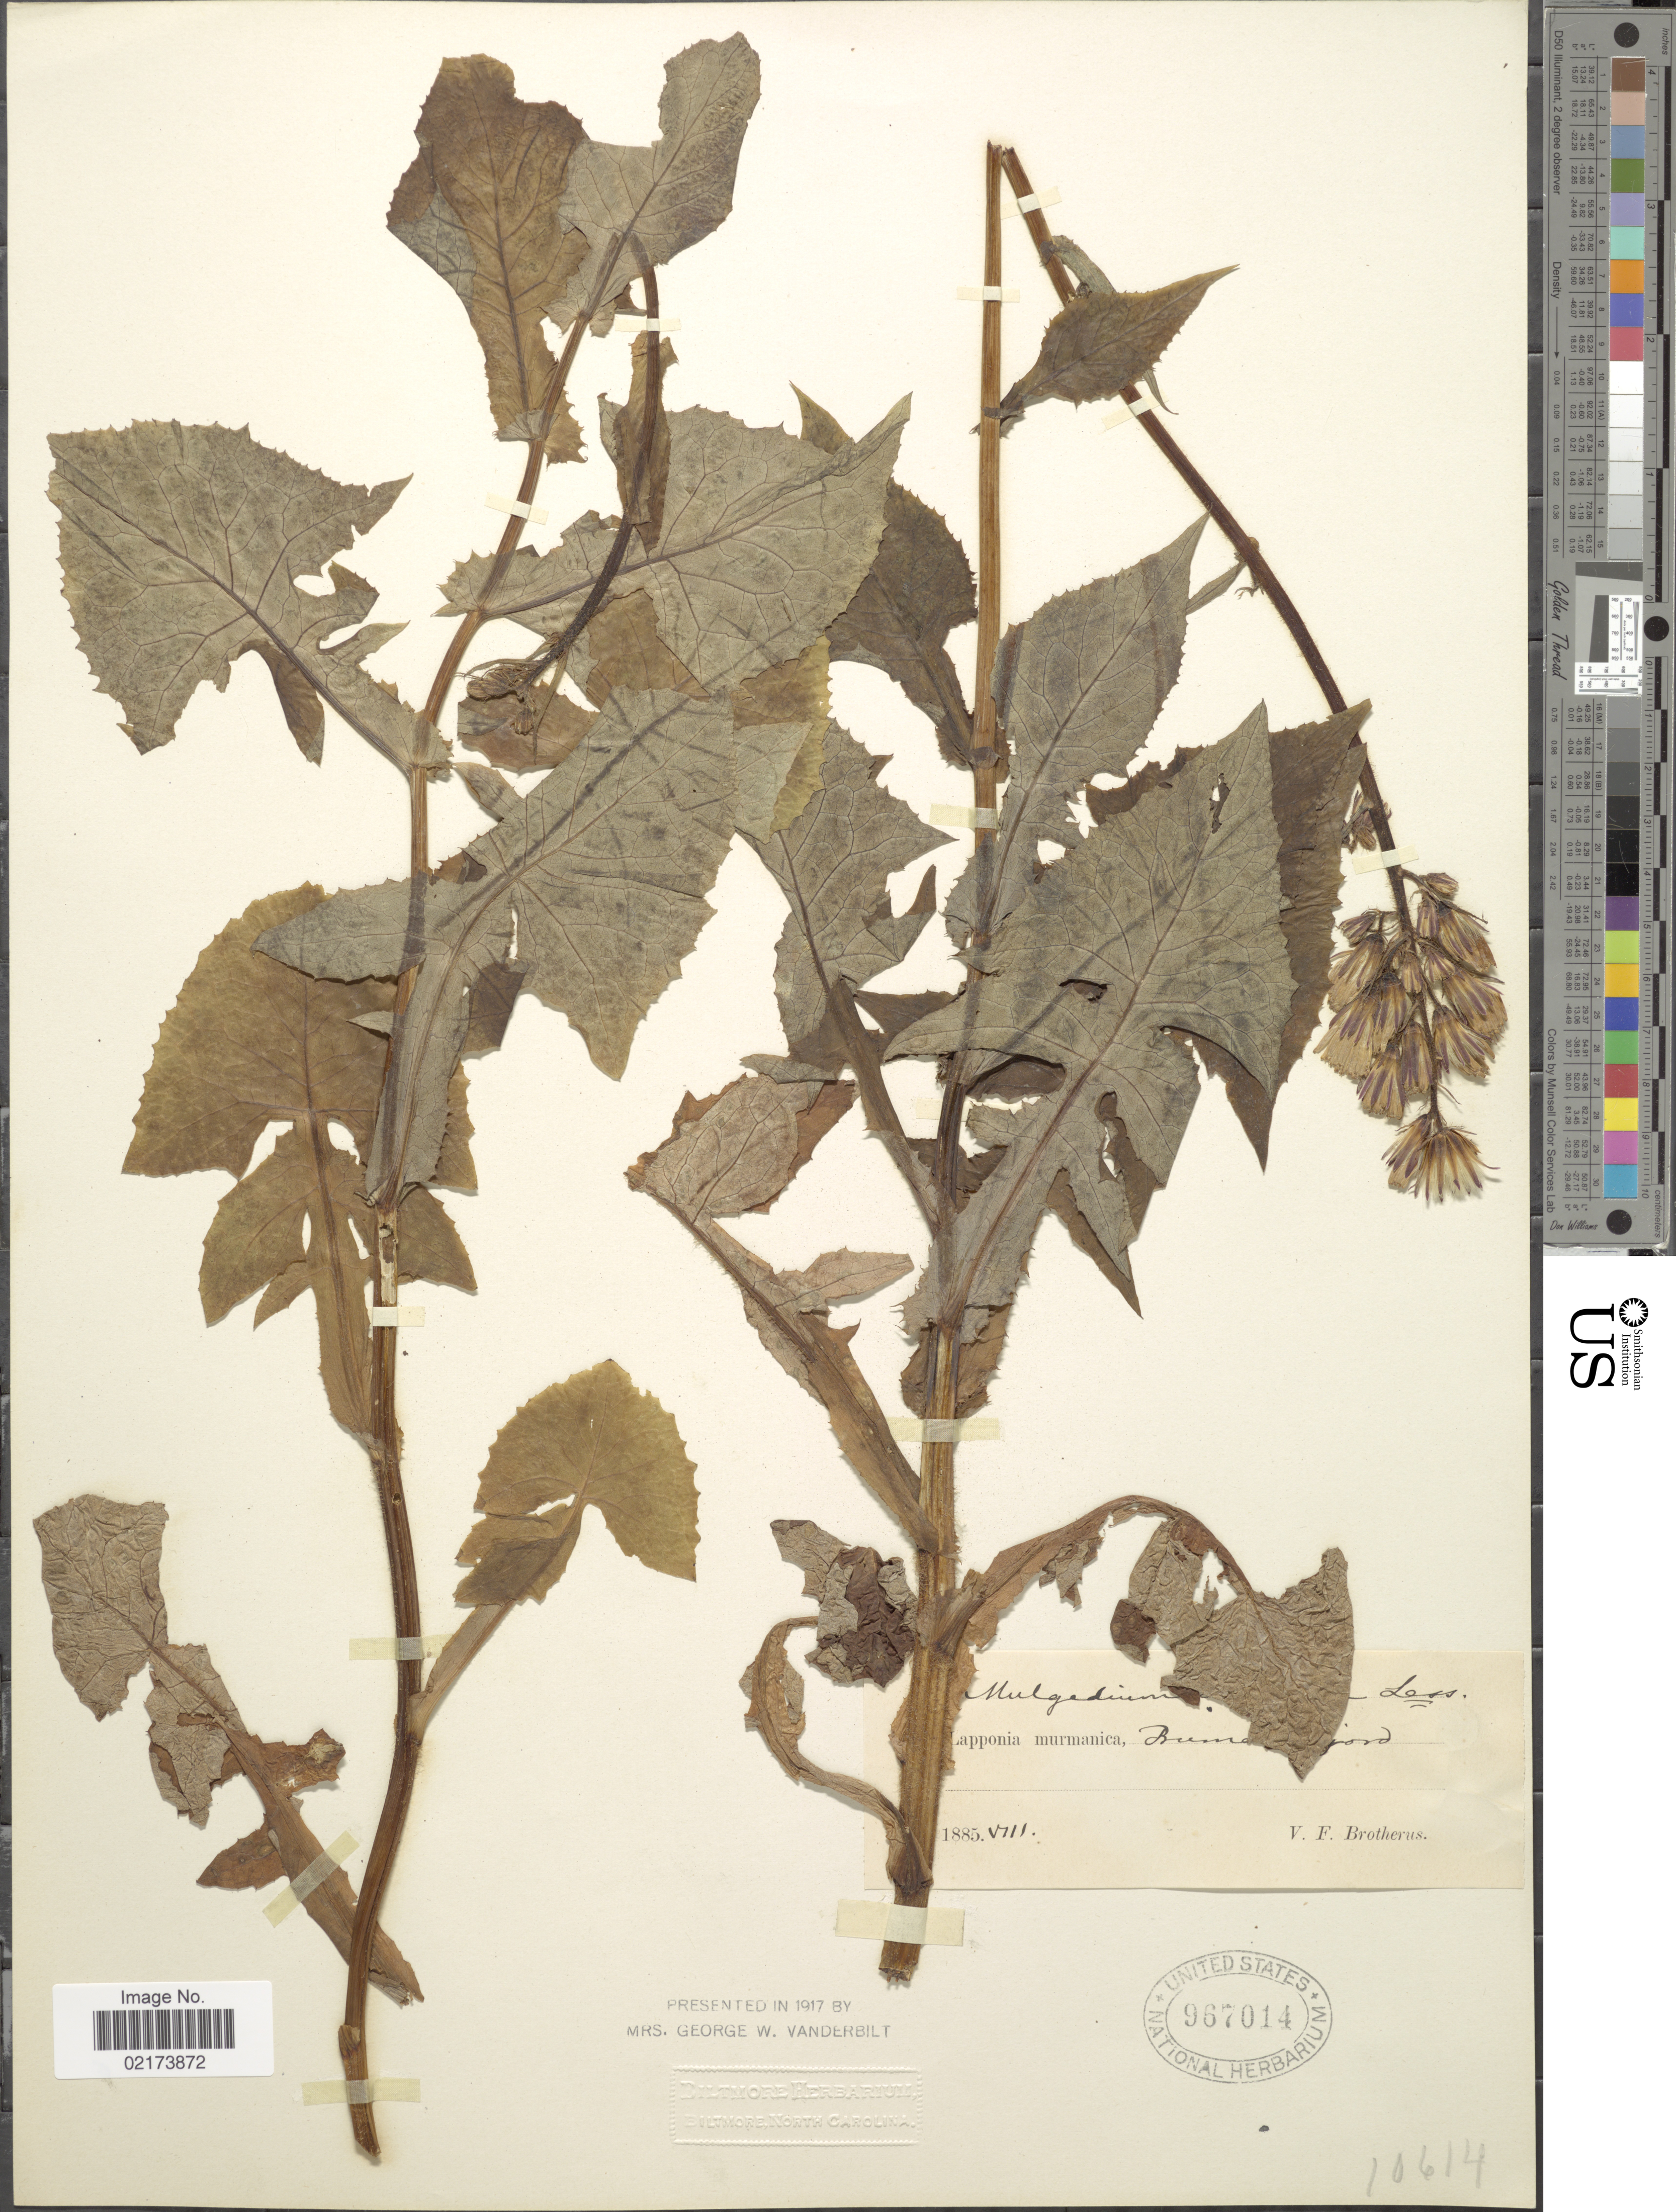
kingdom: Plantae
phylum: Tracheophyta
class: Magnoliopsida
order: Asterales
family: Asteraceae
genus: Lactuca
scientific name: Lactuca alpina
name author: (L.) A. Gray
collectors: V. F. Brotherus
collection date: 1885-08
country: Finland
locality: Lapponia murmanica, Bum [illegible text]jord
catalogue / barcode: US 967014